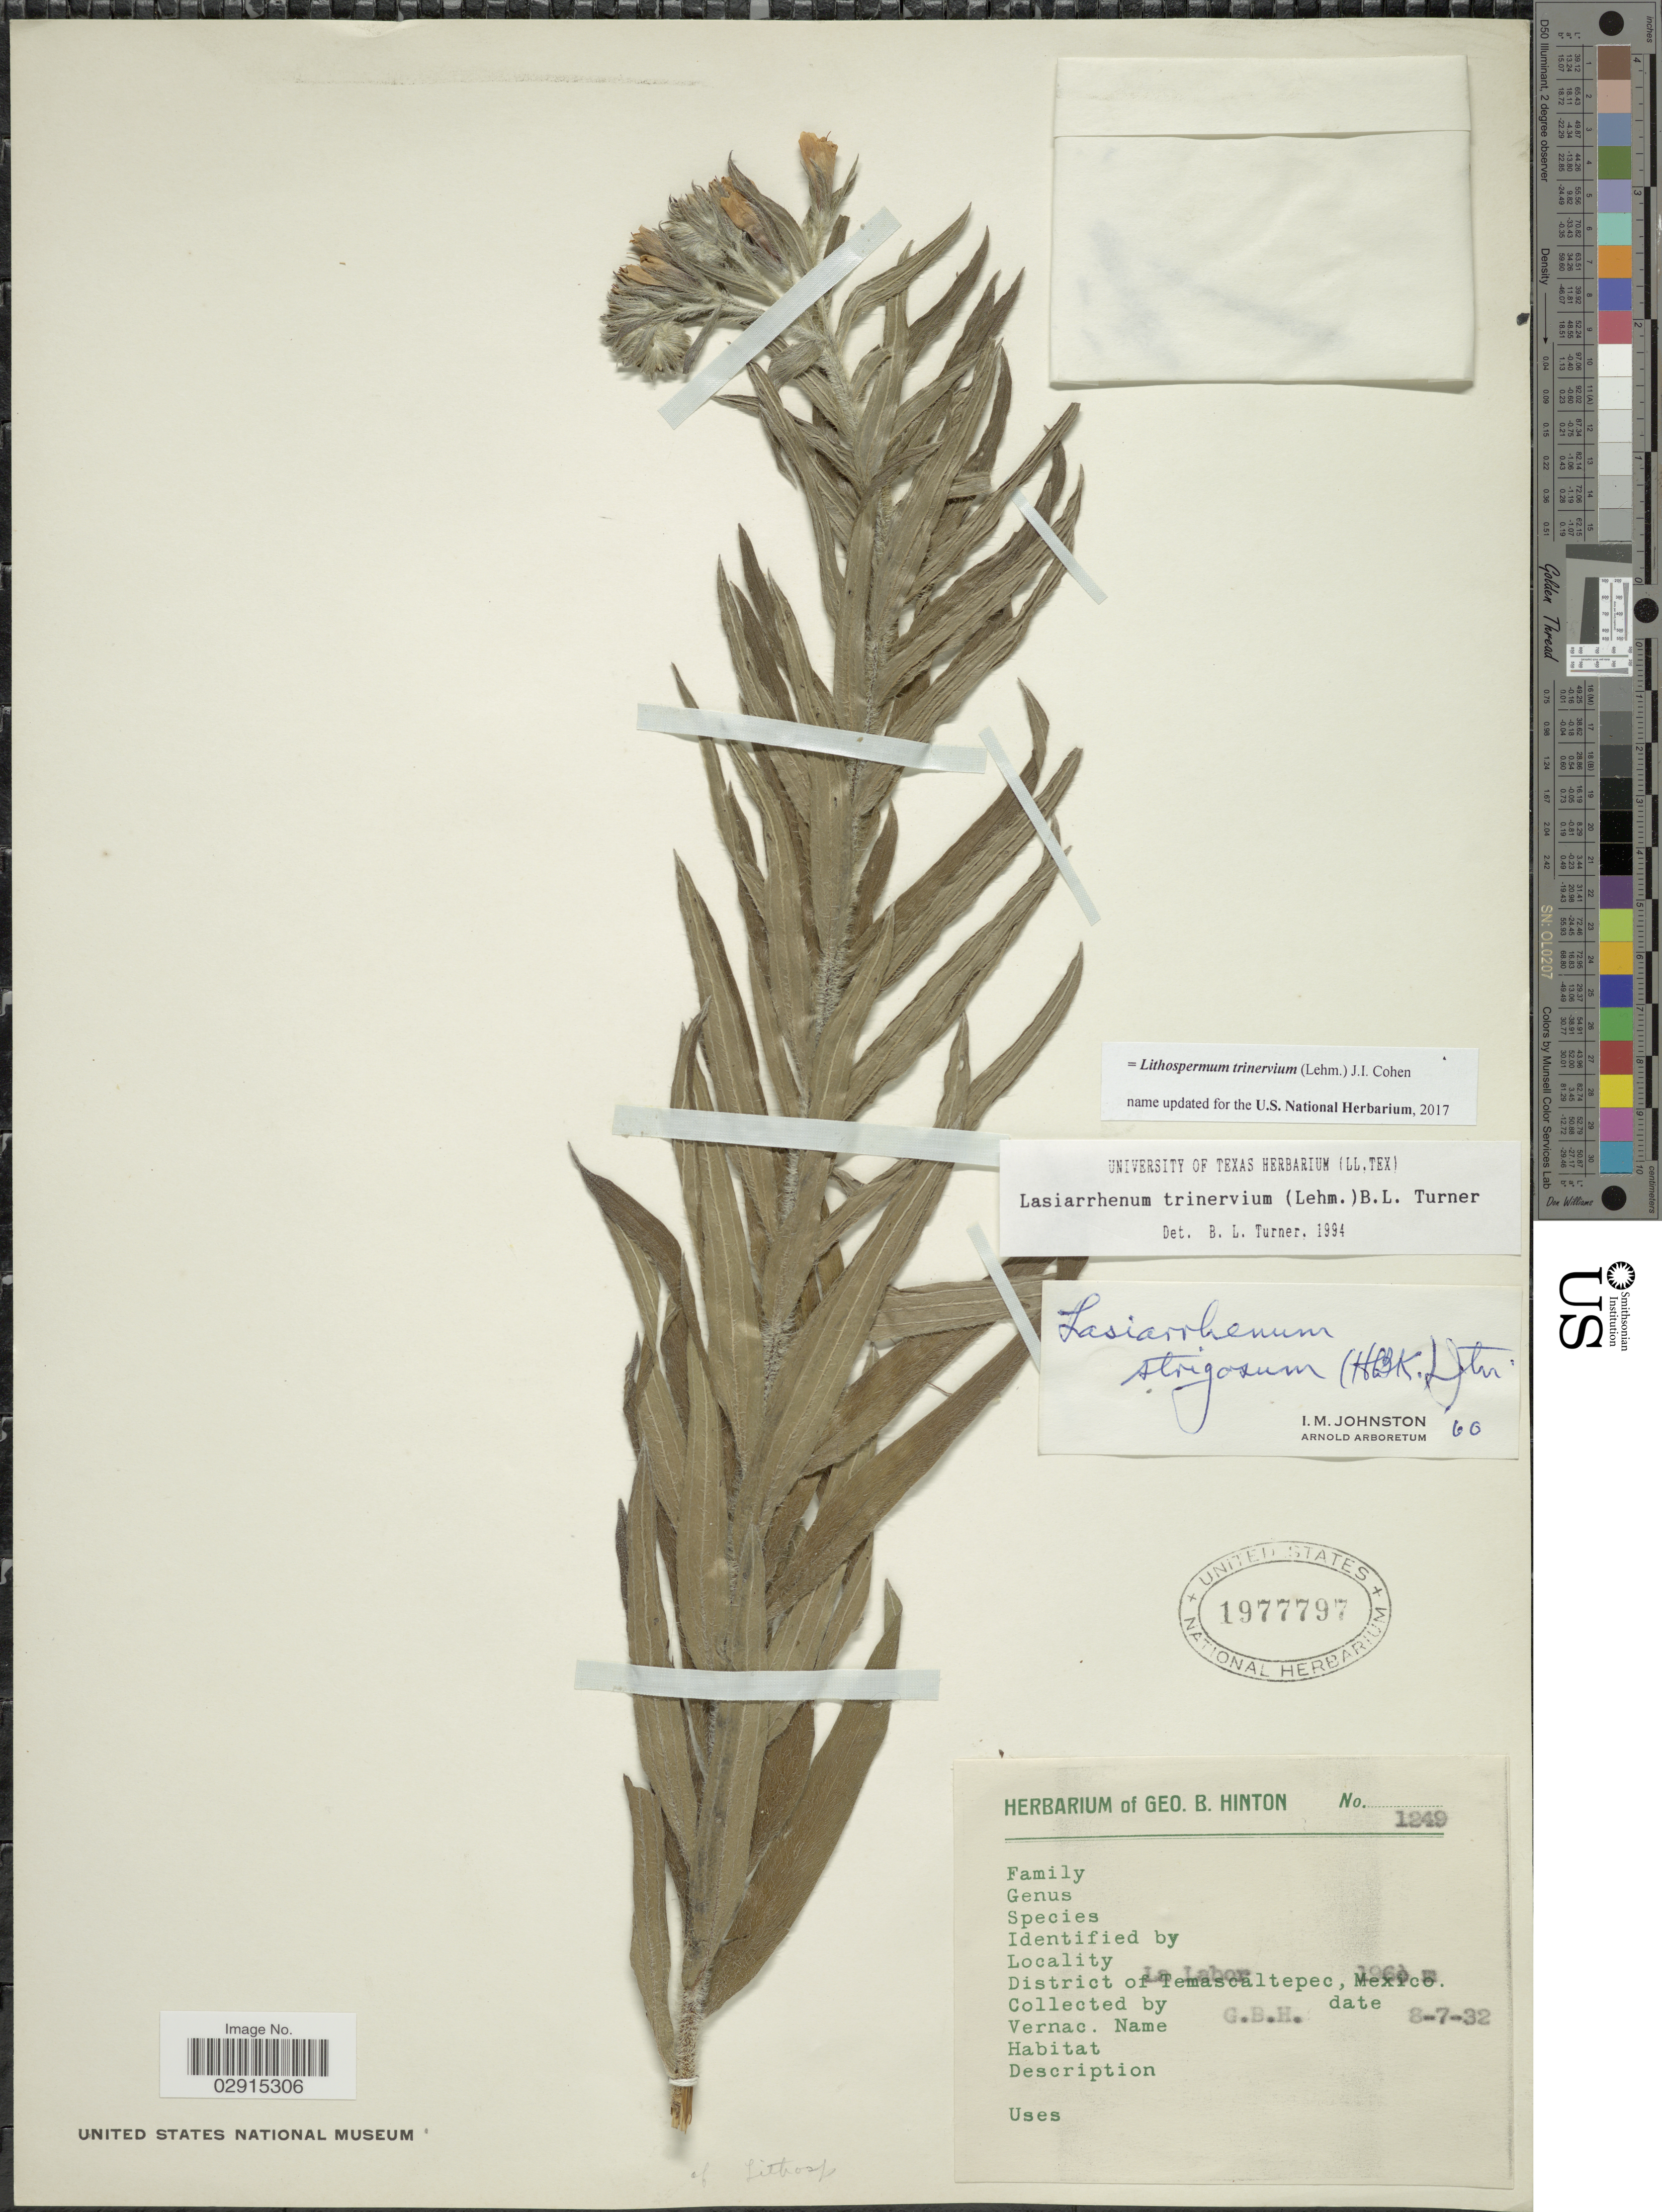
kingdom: Plantae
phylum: Tracheophyta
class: Magnoliopsida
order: Boraginales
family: Boraginaceae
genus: Lithospermum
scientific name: Lithospermum trinervium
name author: (Lehm.) J.I. Cohen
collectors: G. B. Hinton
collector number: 1249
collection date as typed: Transcribed d/m/y: 7/8/32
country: Mexico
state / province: México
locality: La Labor. District of Temascaltepec, Mexico.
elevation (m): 1960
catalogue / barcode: US 1977797